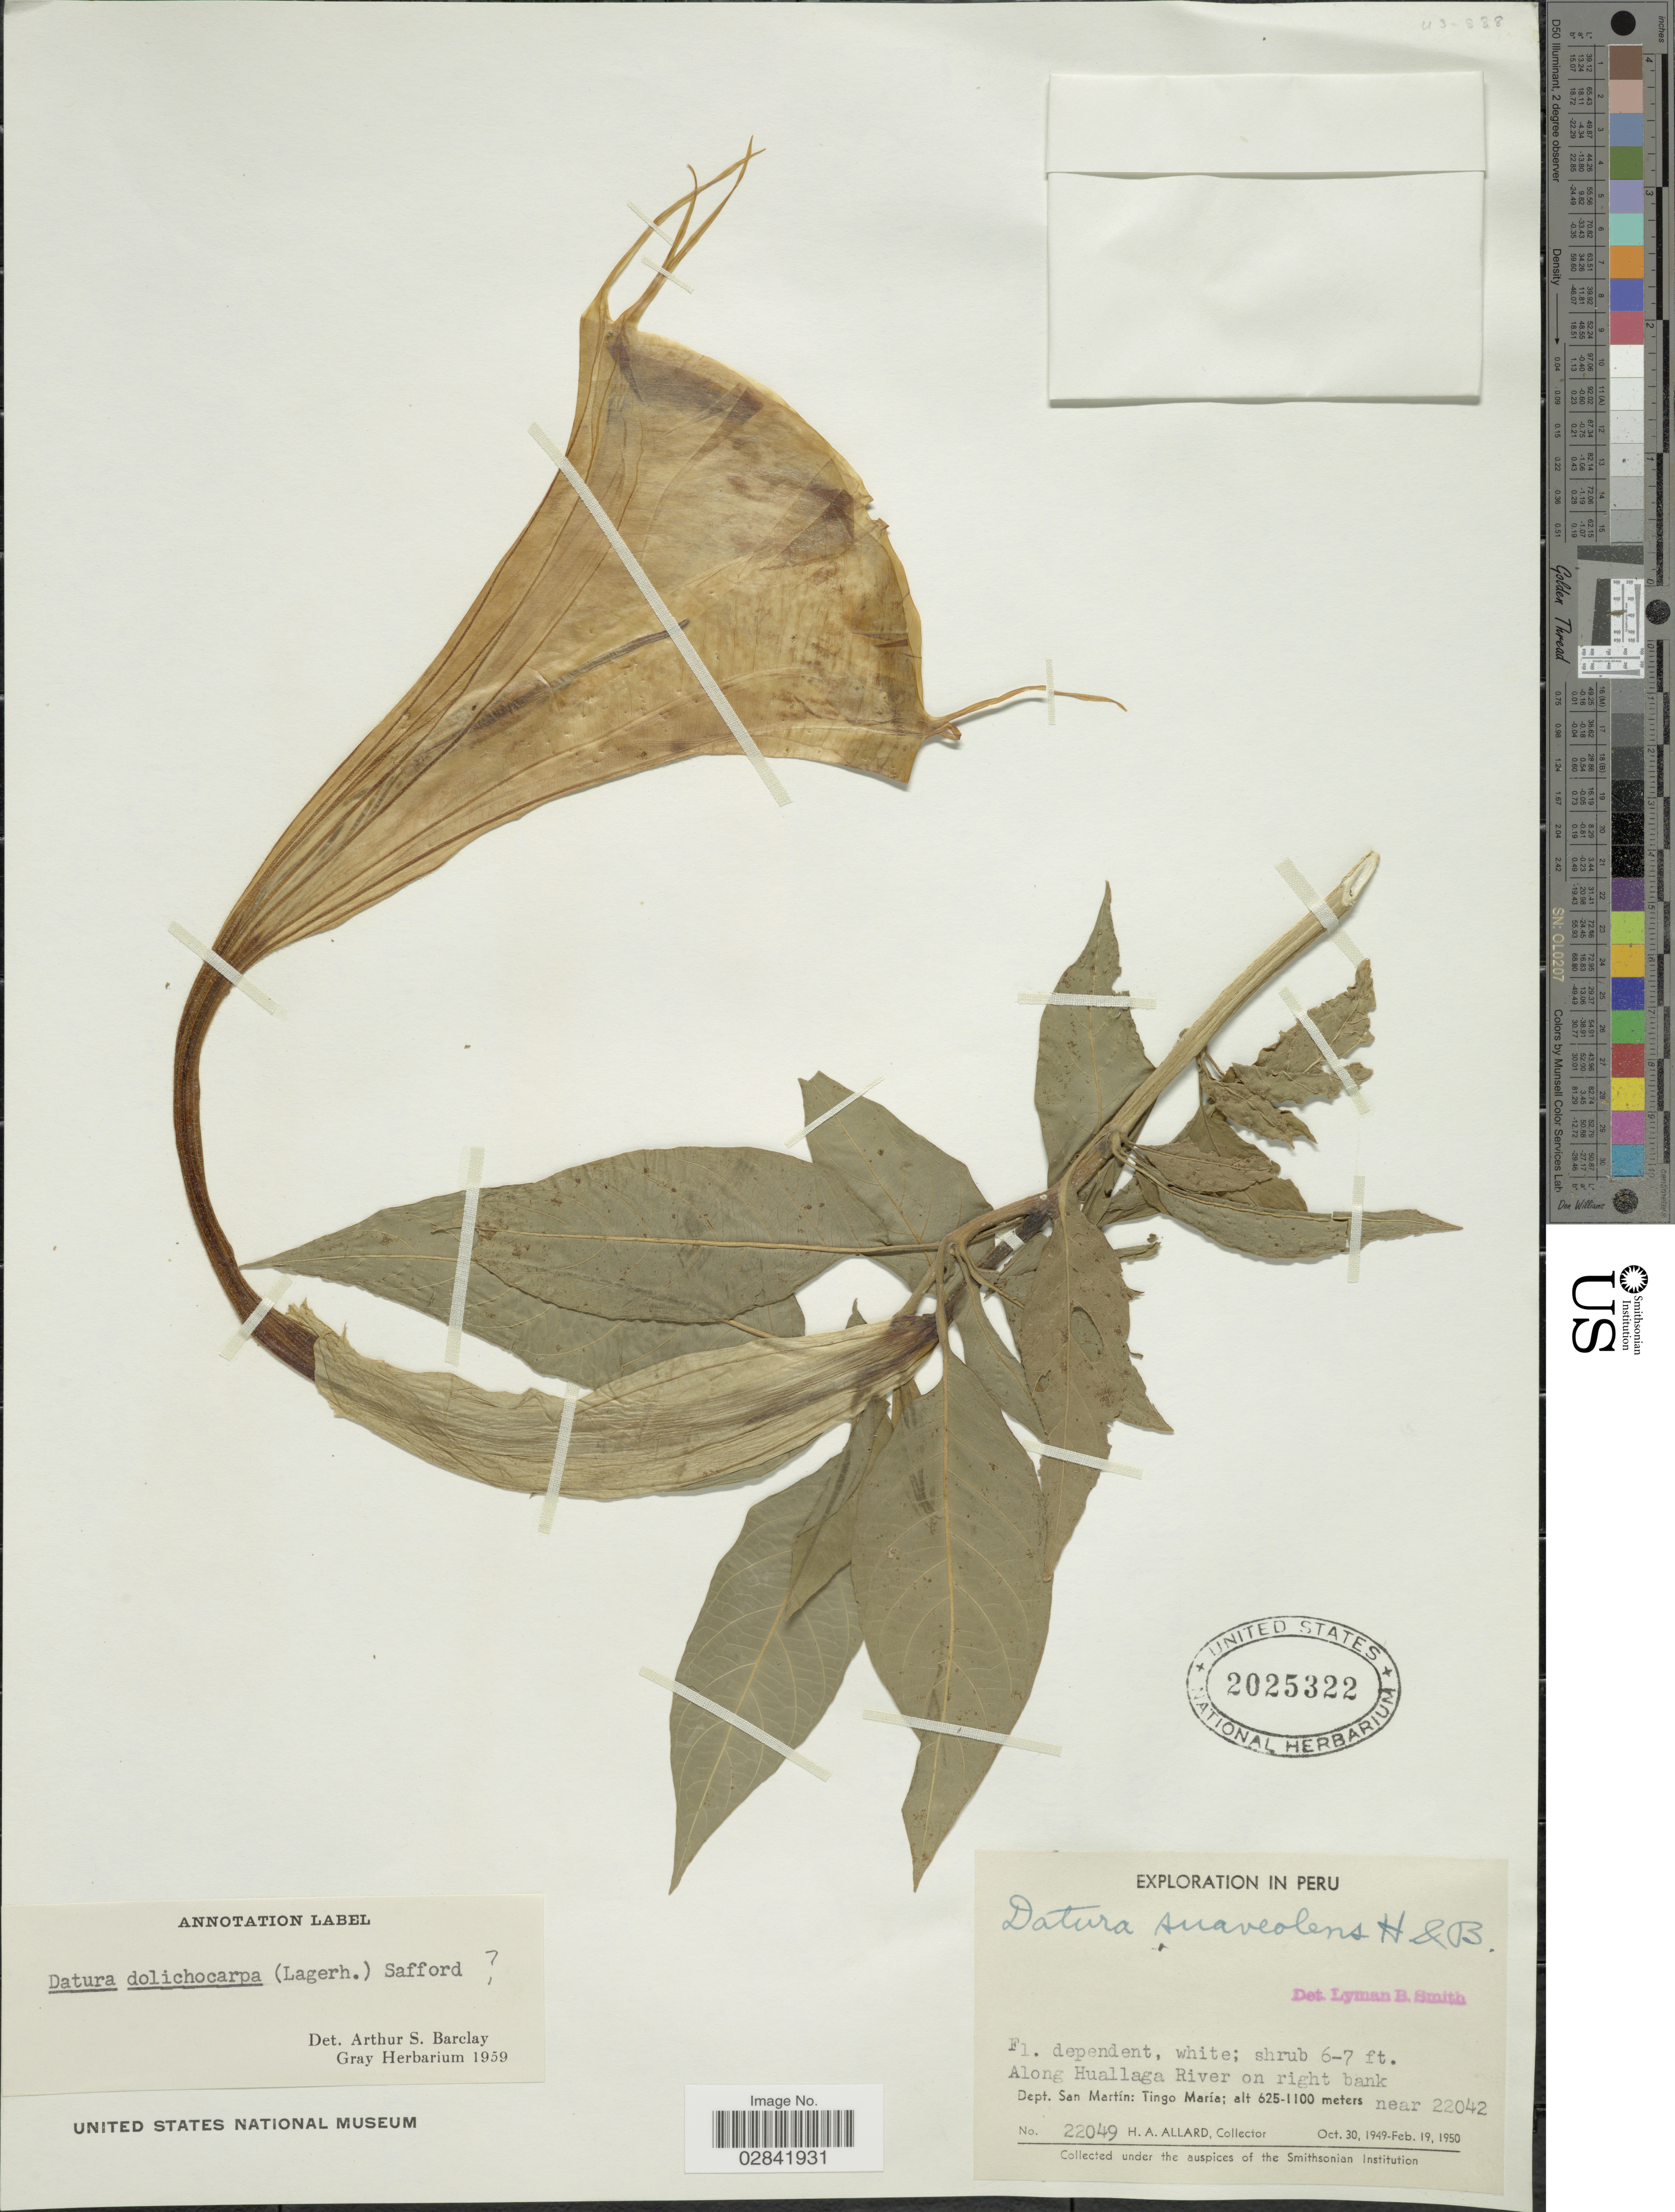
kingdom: Plantae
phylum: Tracheophyta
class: Magnoliopsida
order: Solanales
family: Solanaceae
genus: Brugmansia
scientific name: Brugmansia x insignis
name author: (Barb. Rodr.) Lockwood ex R.E. Schult.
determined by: (US) Smithsonian Institution - National Museum of Natural History - Department of Botany (UNITED STATES)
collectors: H. A. Allard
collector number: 22049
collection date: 1949-10-30/1950-02-19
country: Peru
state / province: San Martín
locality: Along Huallaga River on right bank. Dept. San Martín: Tingo María.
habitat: along river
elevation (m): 625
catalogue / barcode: US 2025322